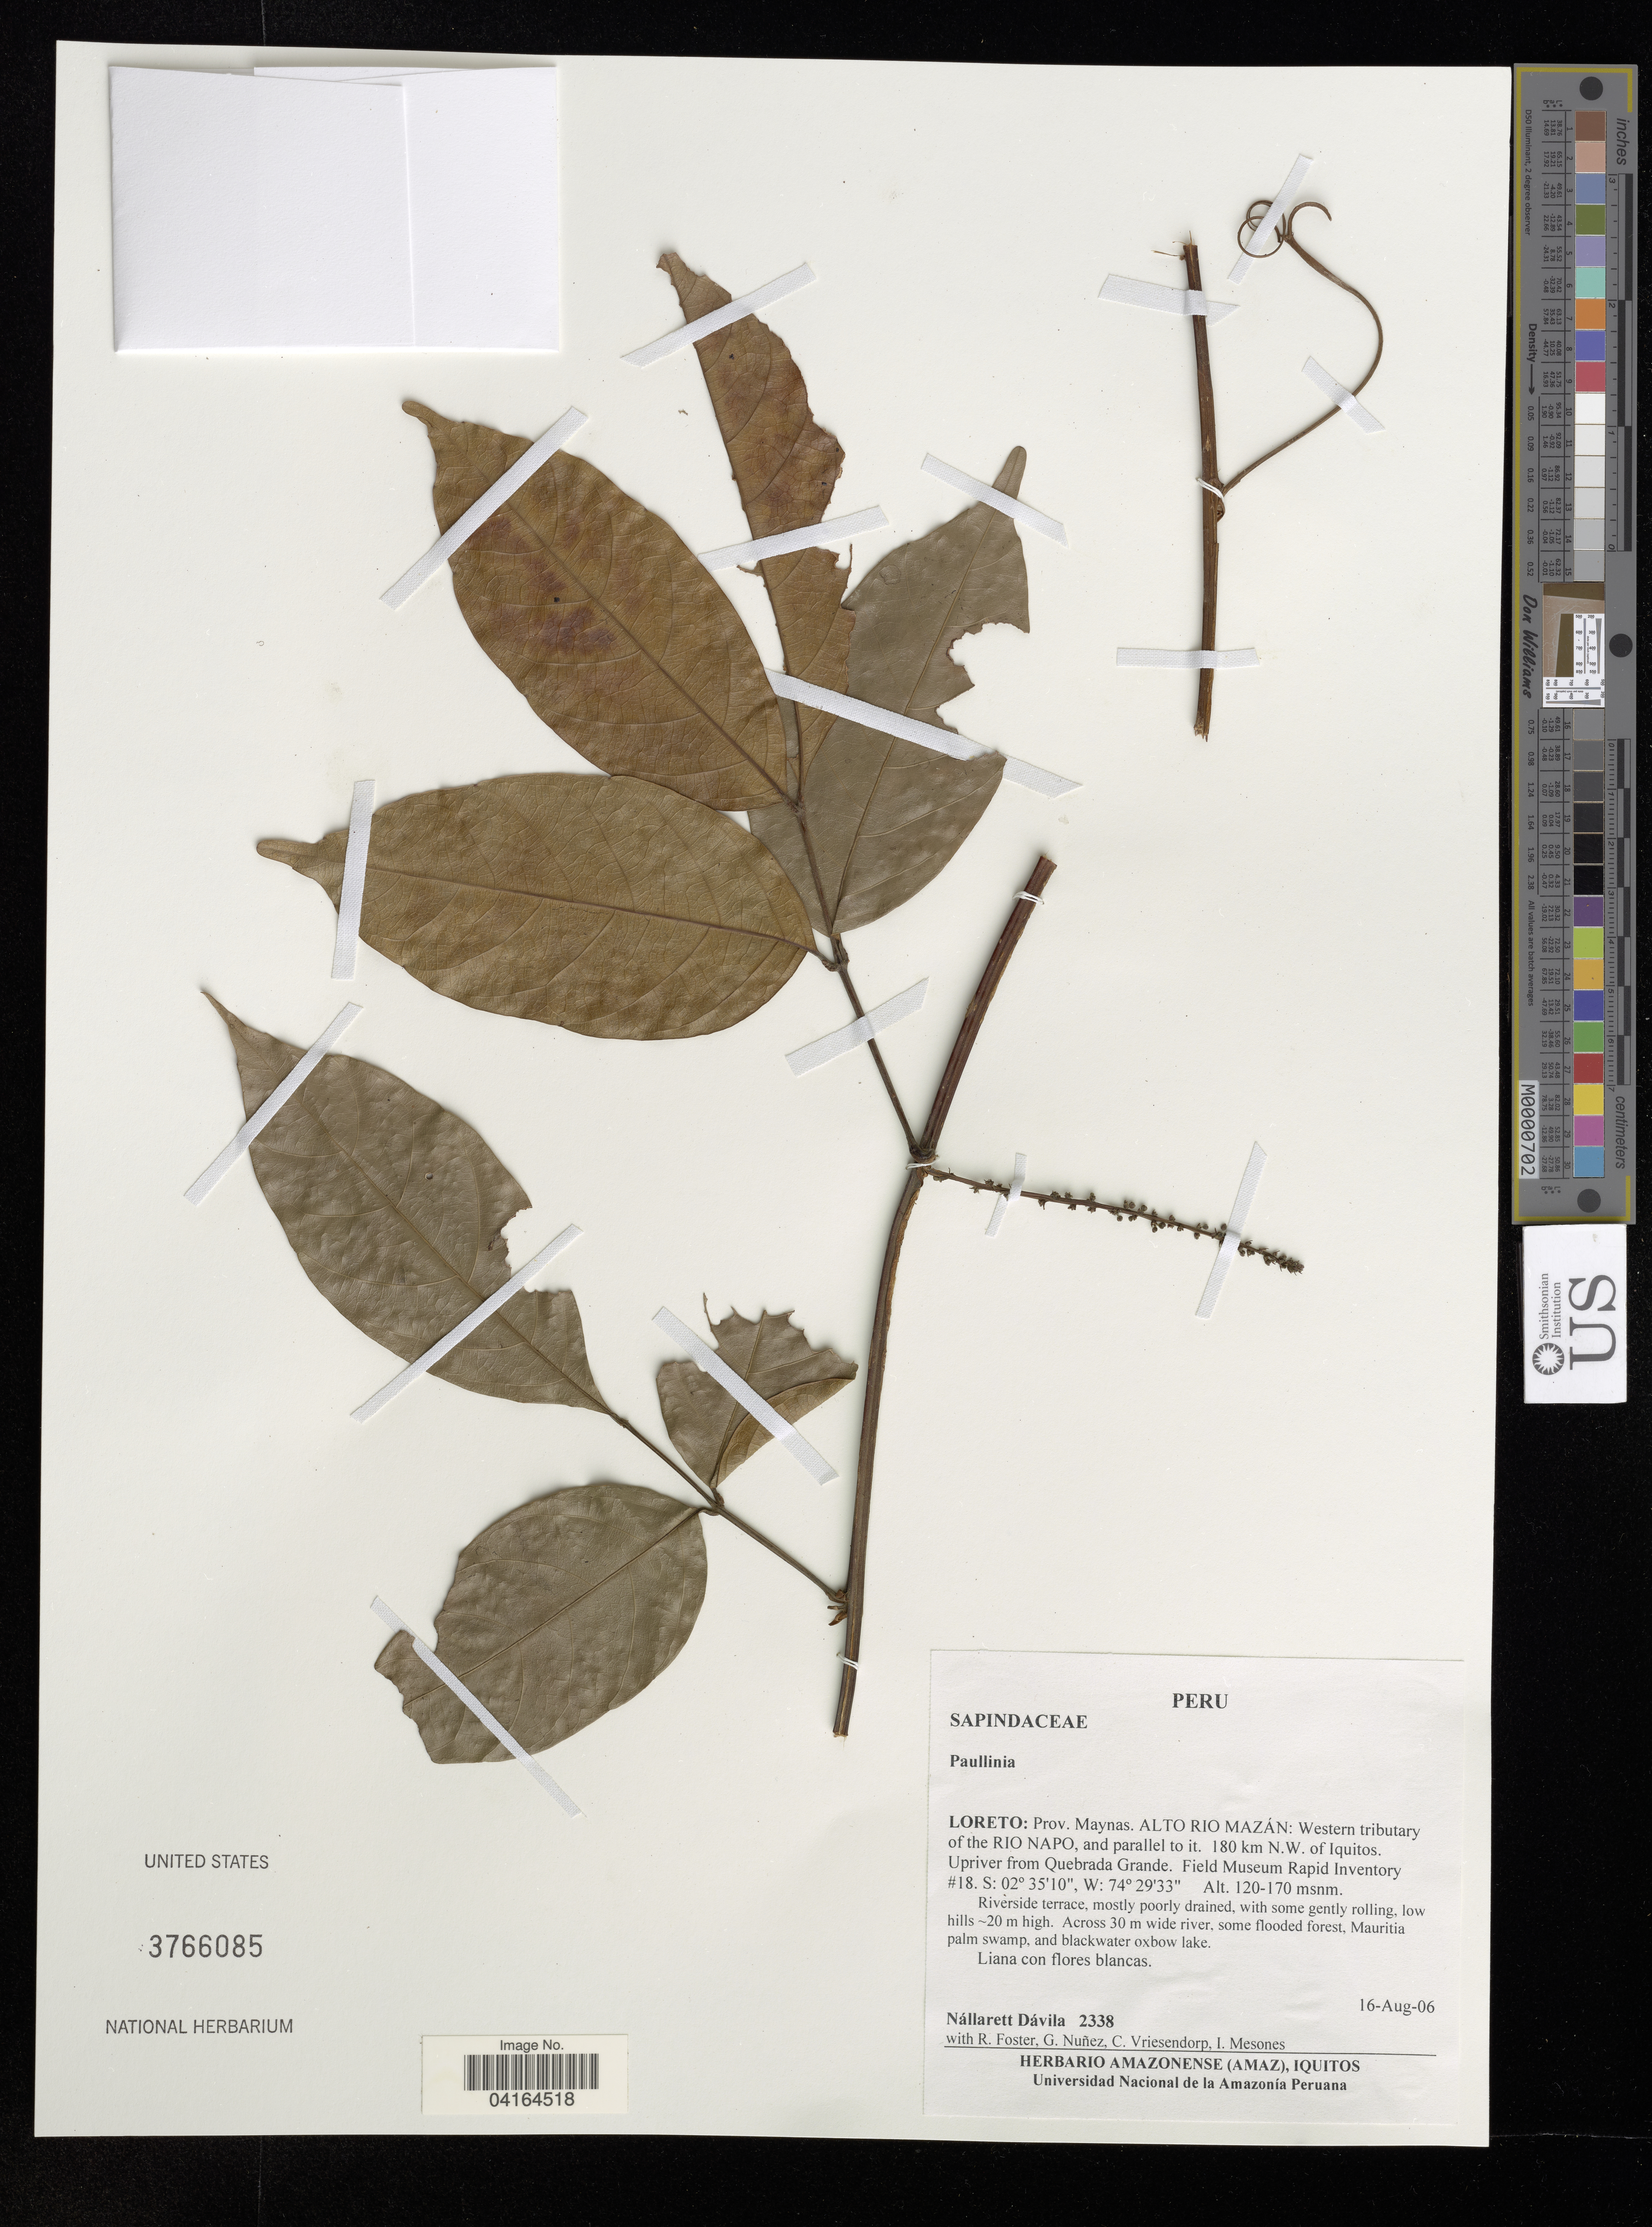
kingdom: Plantae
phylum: Tracheophyta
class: Magnoliopsida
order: Sapindales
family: Sapindaceae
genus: Paullinia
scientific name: Paullinia sp.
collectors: N. Dávila, R. Foster, C. Nuñez, C. Vriesendorp & I. Mesones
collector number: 2338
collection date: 1906-08-16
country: Peru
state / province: Loreto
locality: Prov. Maynas. ALTO RIO MAZÁN: Western tributary of the RIO NAPO, and parallel to it. 180 km N.W. of Iquitos. Upriver from Quebrada Grande. Field Museum Rapid Inventory #18.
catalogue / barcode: US 3766085